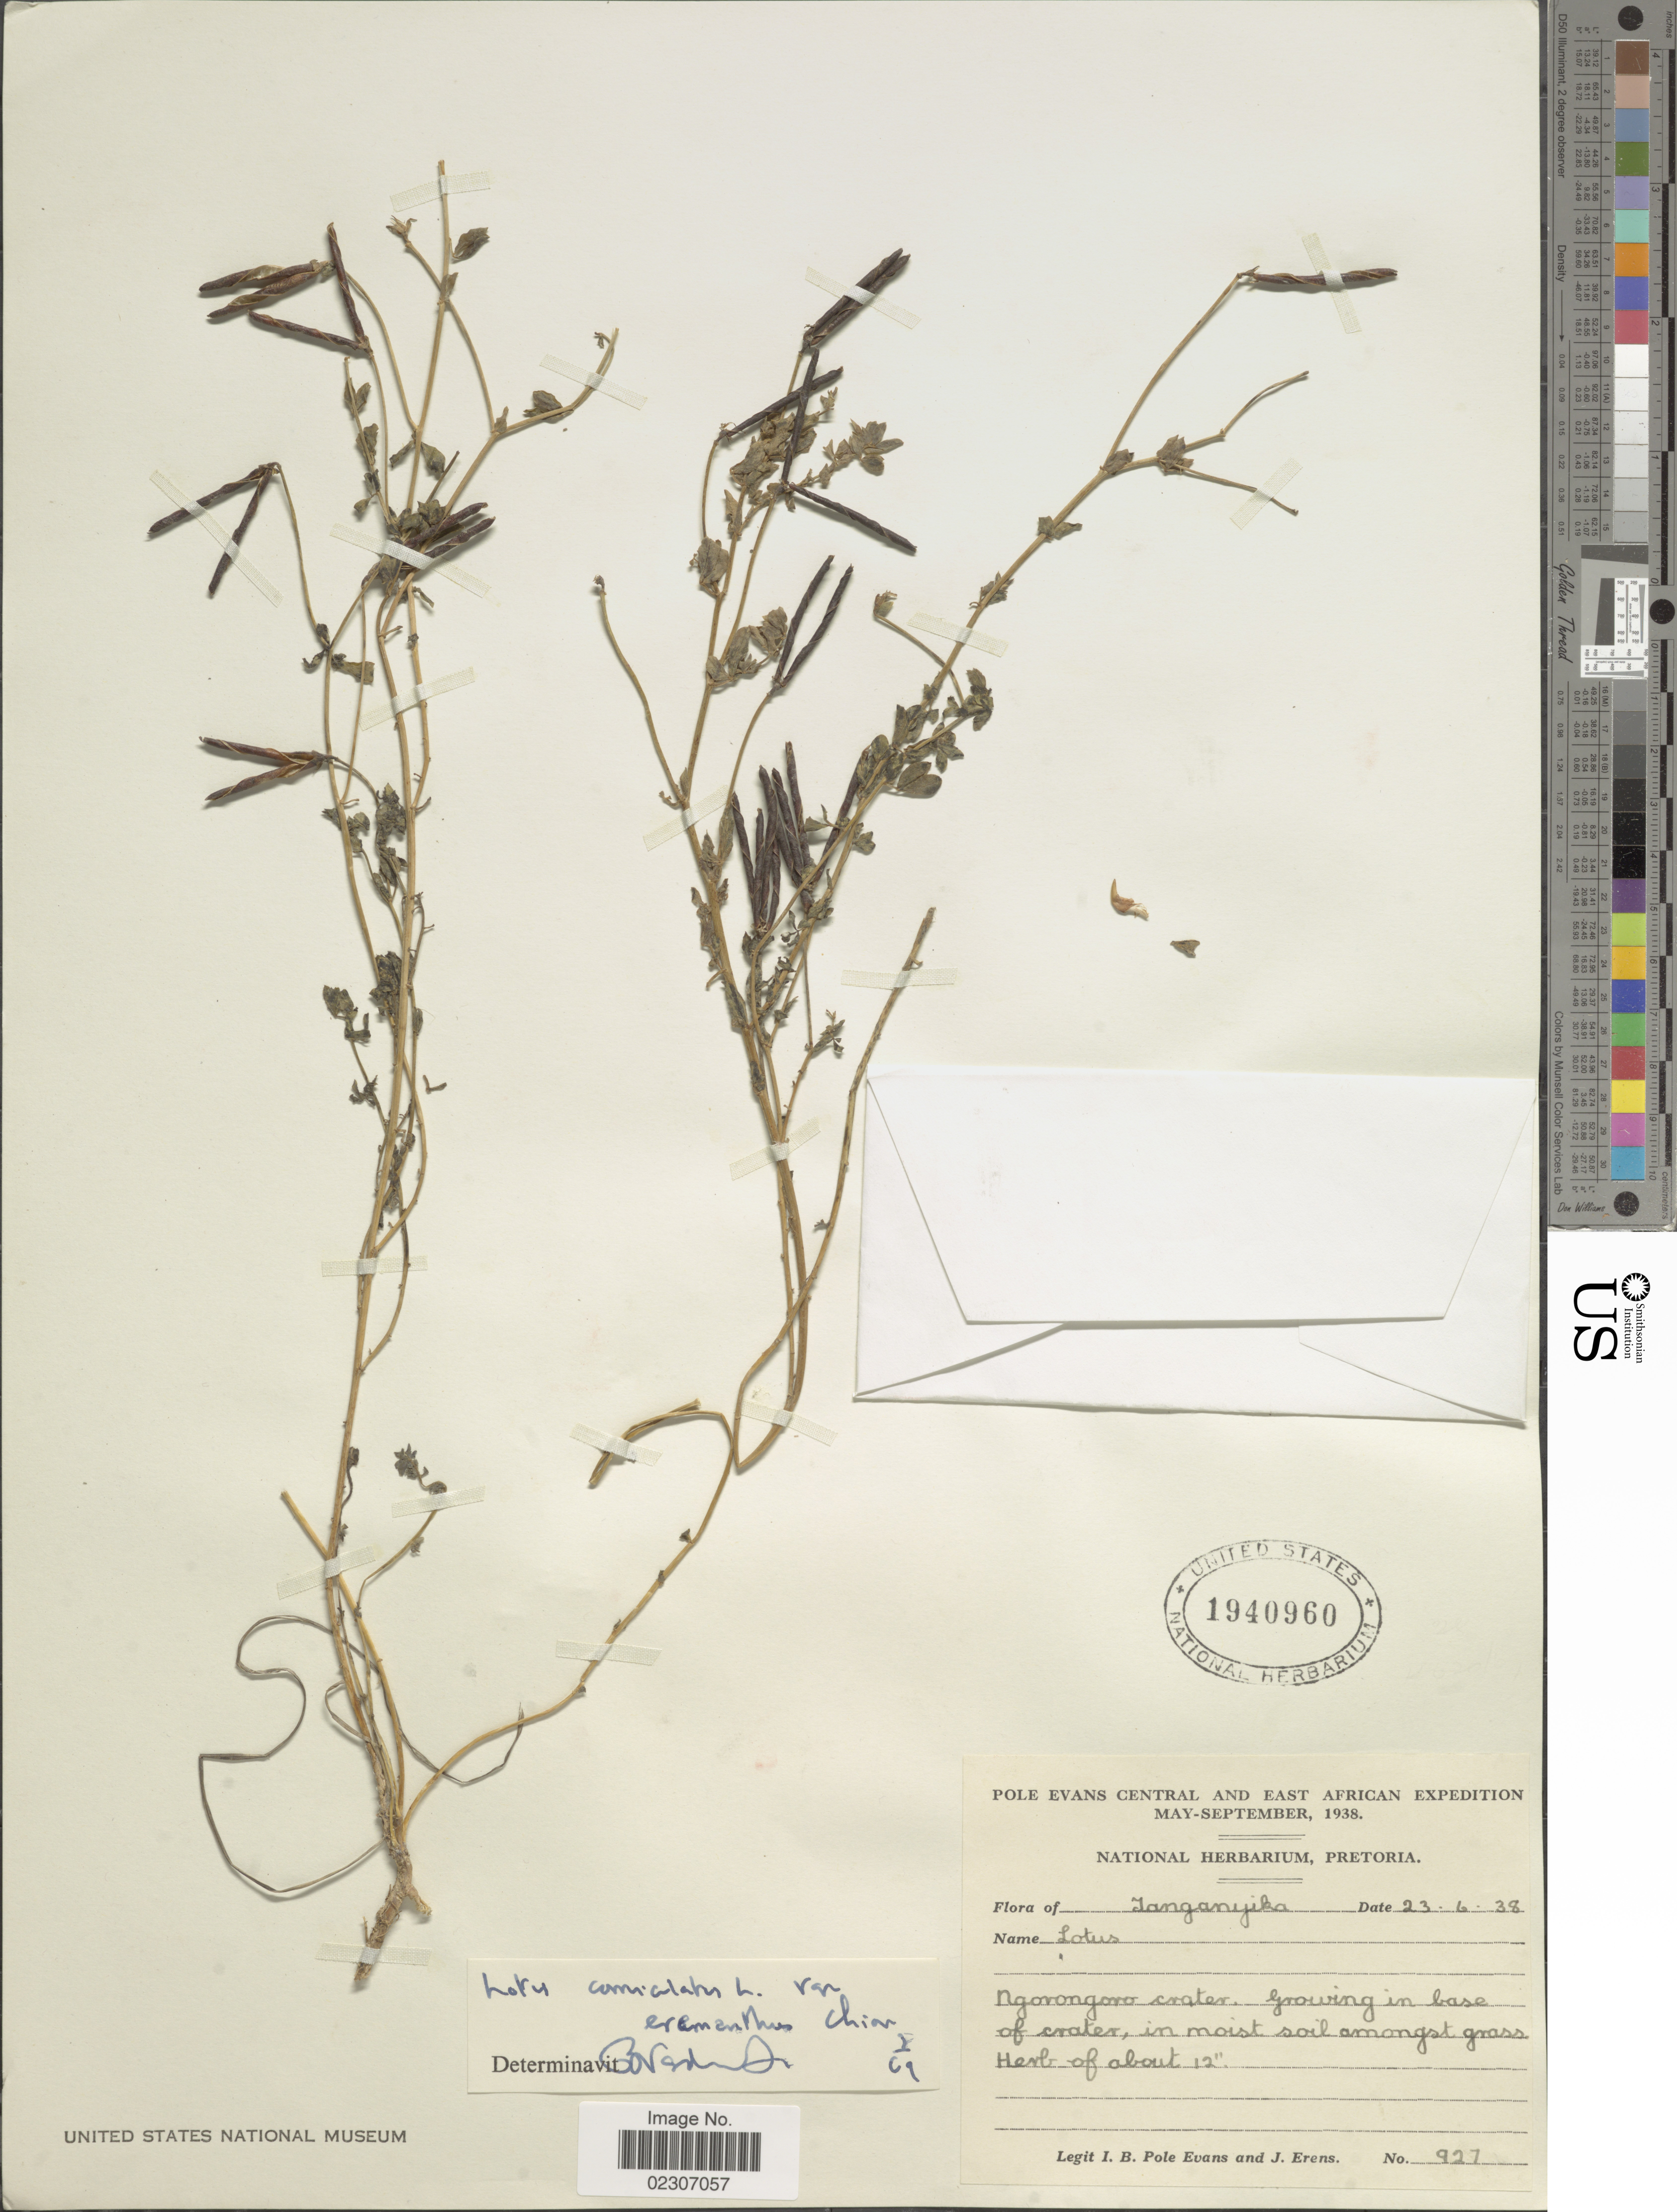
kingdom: Plantae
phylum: Tracheophyta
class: Magnoliopsida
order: Fabales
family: Fabaceae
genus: Lotus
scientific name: Lotus corniculatus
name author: L.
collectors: I. B. Pole-Evans & J. Erens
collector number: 927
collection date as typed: Transcribed d/m/y: 23/6/38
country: Tanzania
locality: Central and East African, Tangayika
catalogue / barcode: US 1940960